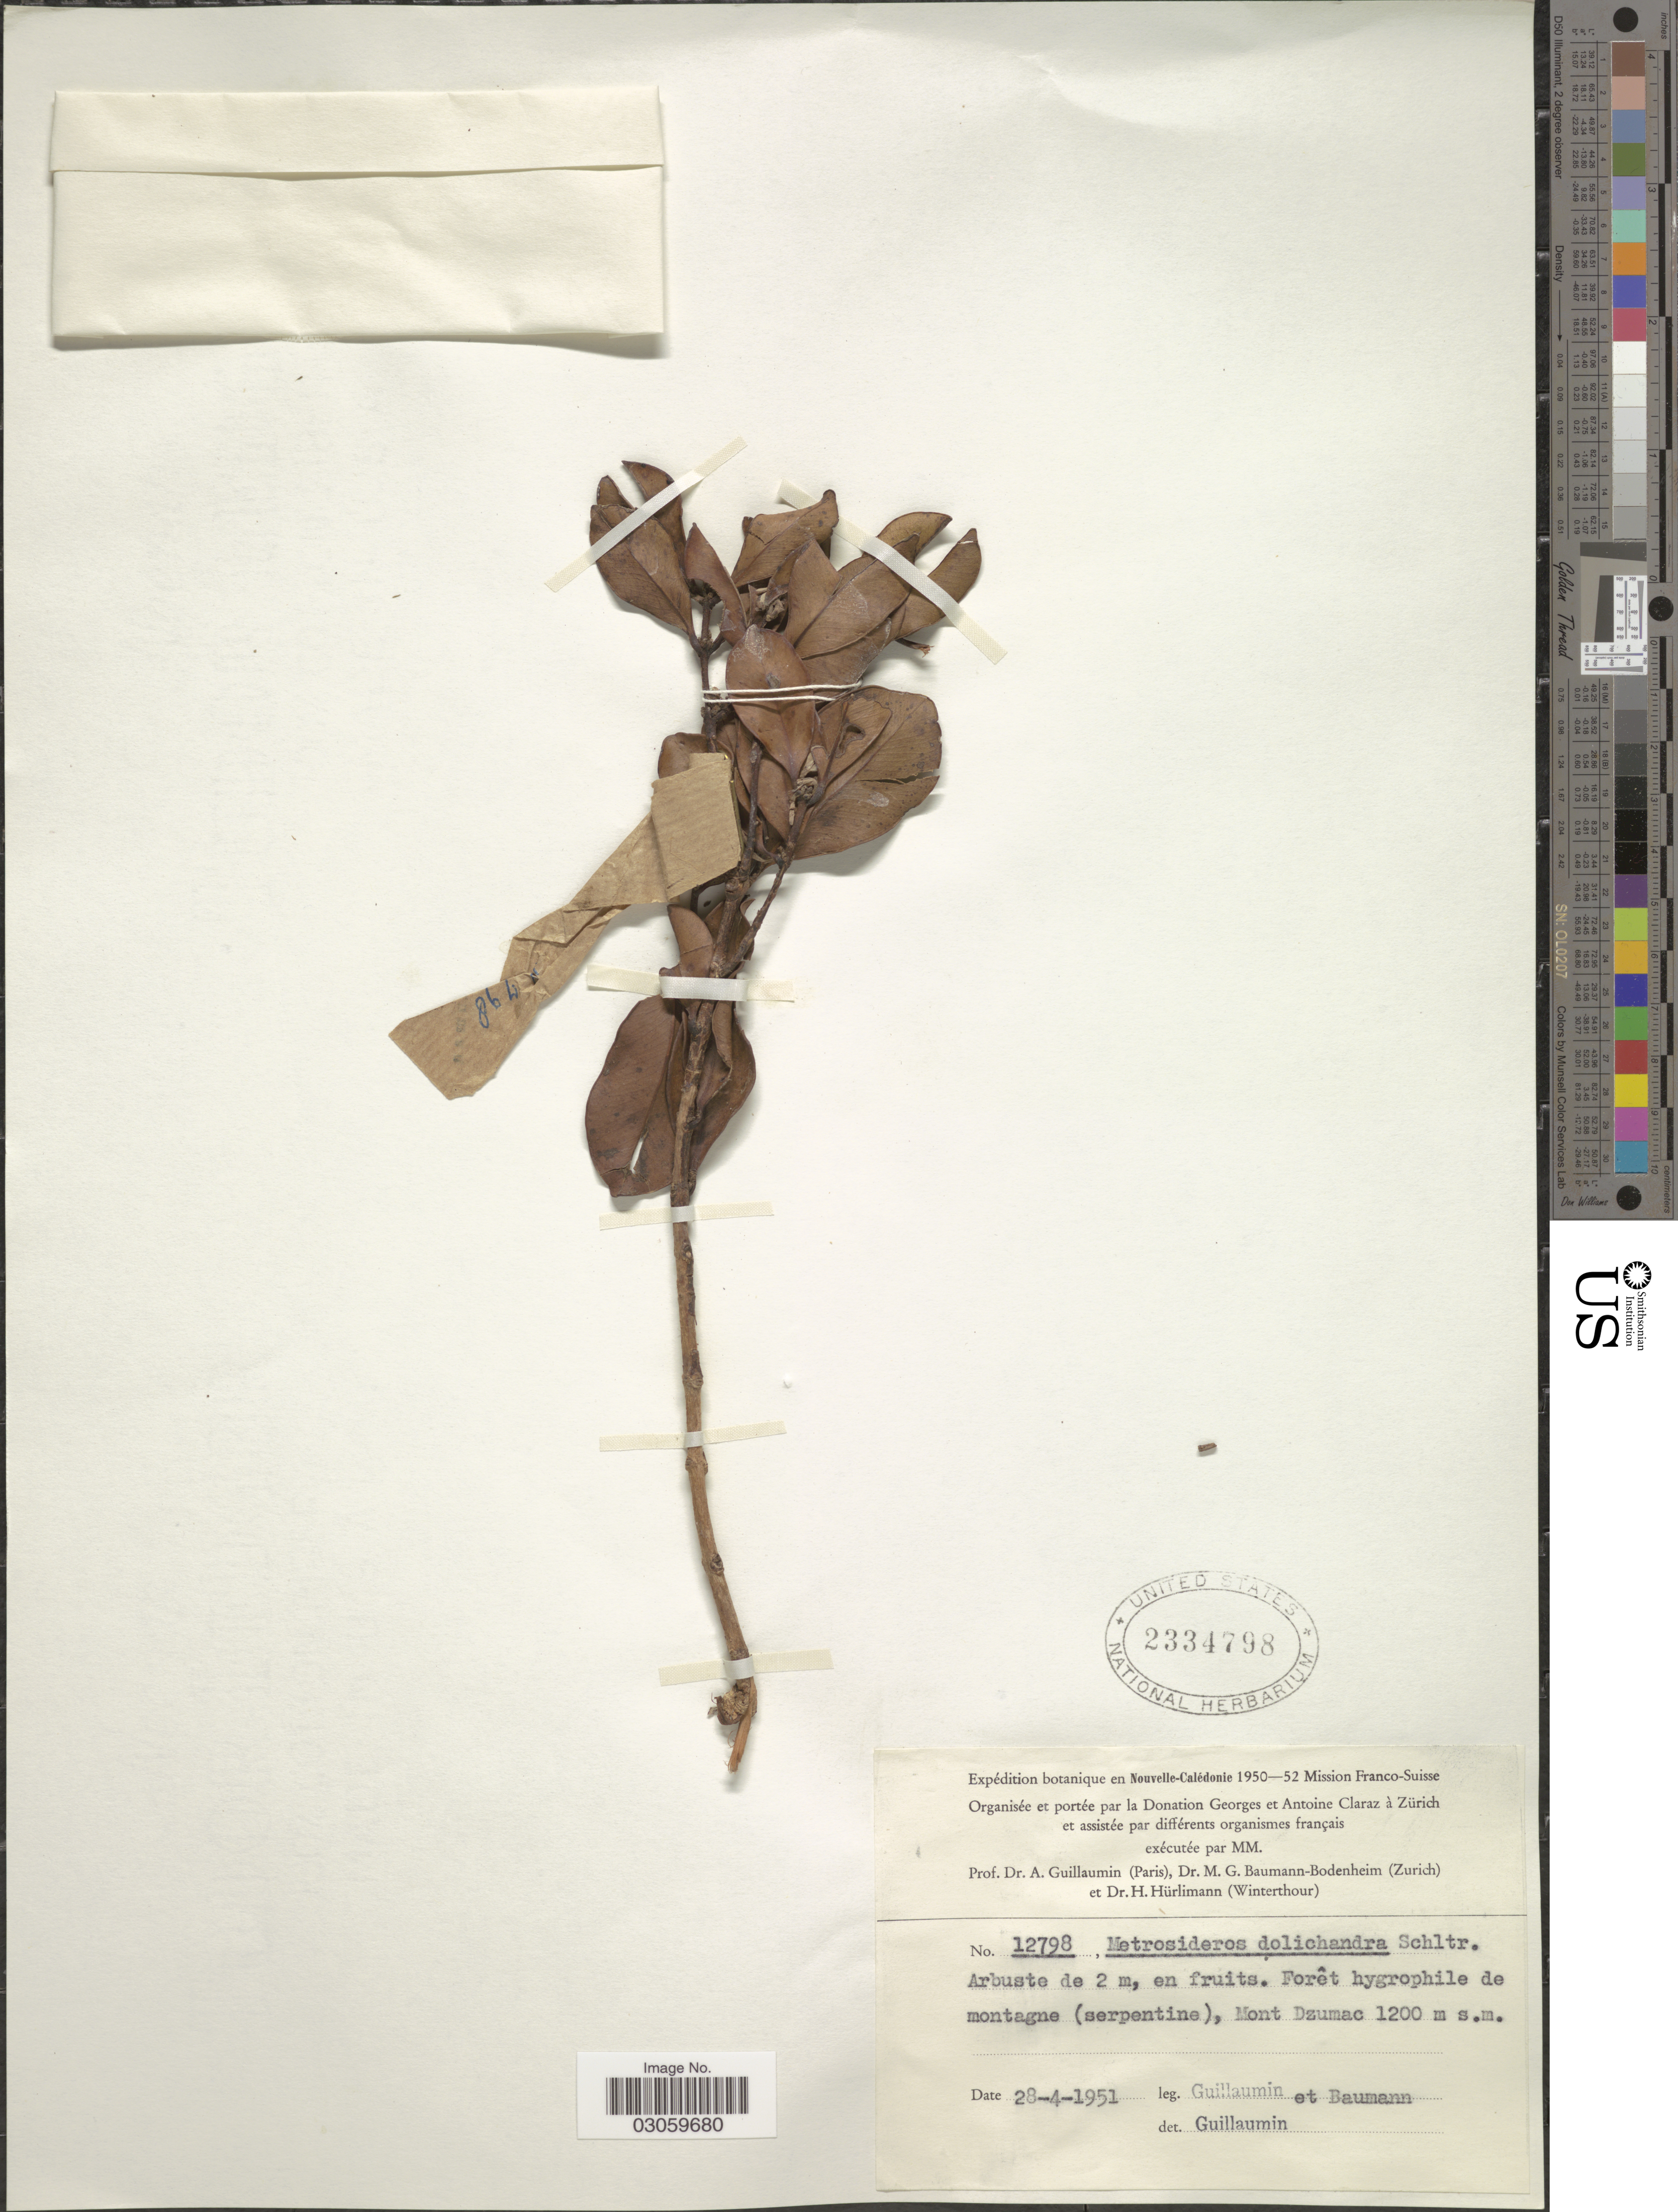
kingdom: Plantae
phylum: Tracheophyta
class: Magnoliopsida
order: Myrtales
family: Myrtaceae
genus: Metrosideros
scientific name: Metrosideros dolichandra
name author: Schltr. ex Guillaumin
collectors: A. Guillaumin & M. G. Baumann-Bodenheim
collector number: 12798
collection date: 1951-04-28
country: New Caledonia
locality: Nouvelle-Calédonie. Forêt hygrophile de montagne (serpentine), Mont Dzumac.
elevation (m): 1200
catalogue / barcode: US 2334798